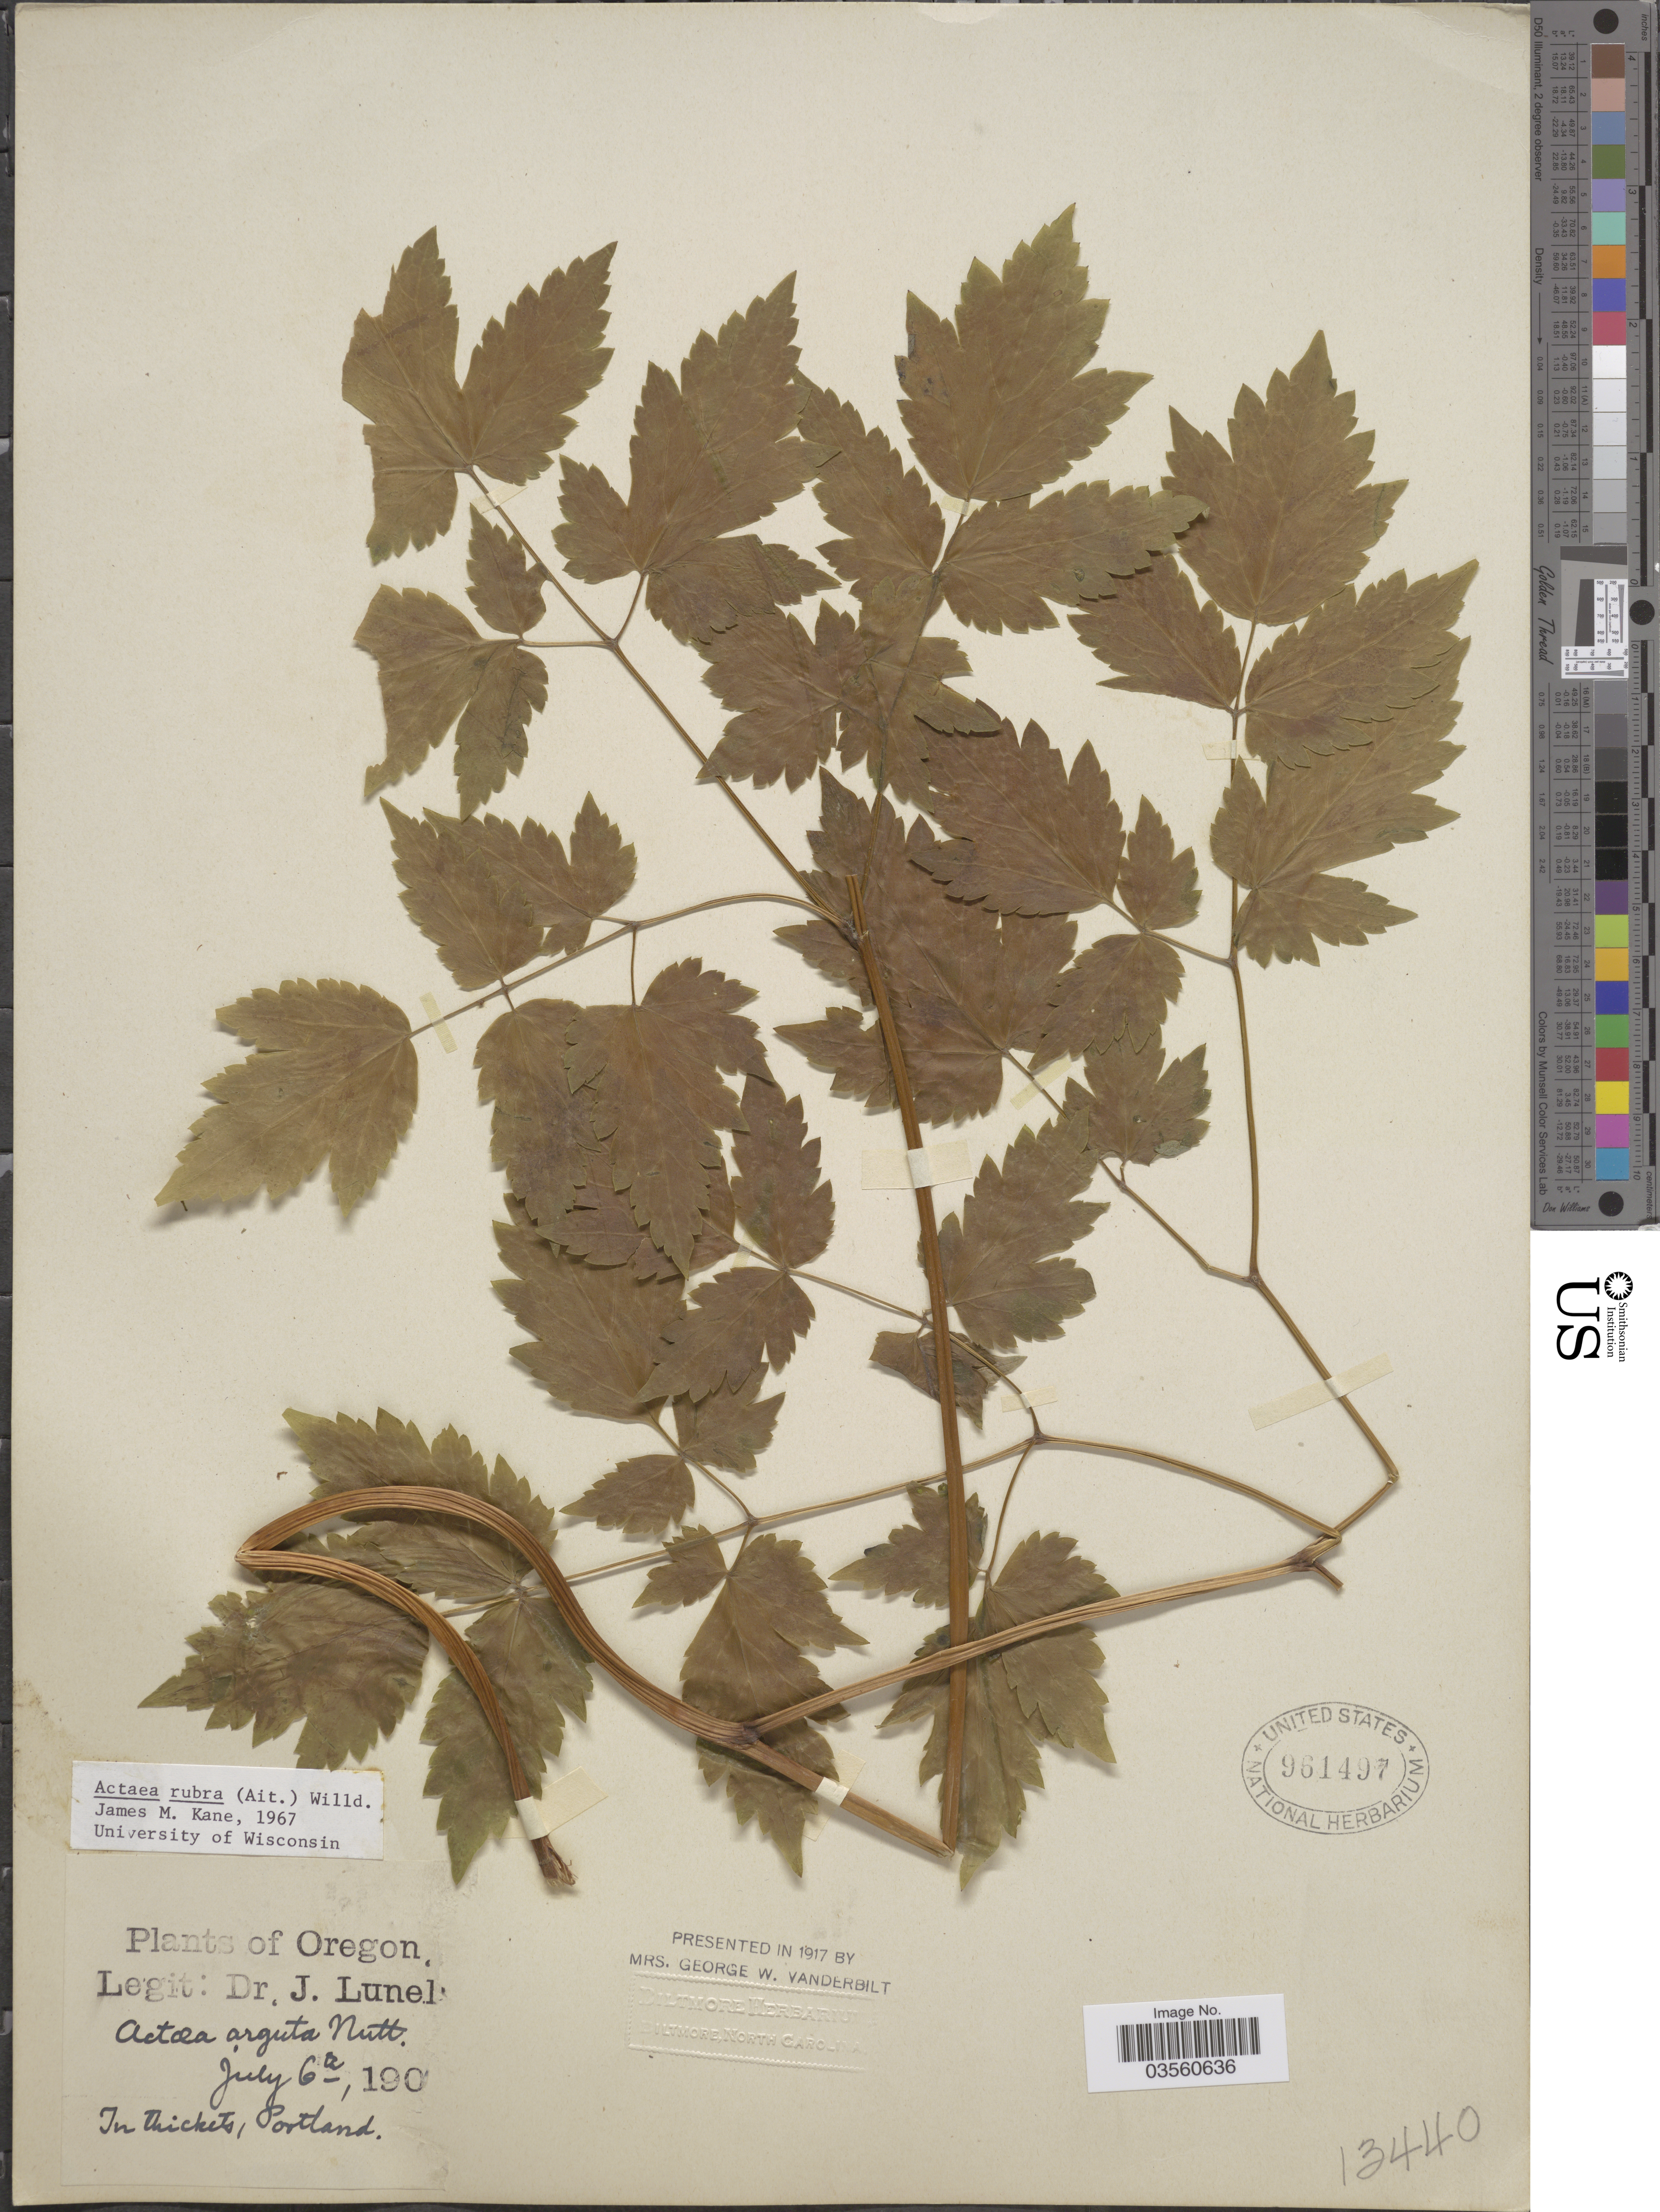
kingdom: Plantae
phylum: Tracheophyta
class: Magnoliopsida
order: Ranunculales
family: Ranunculaceae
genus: Actaea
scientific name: Actaea rubra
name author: (Aiton) Willd.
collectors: J. Lunell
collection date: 1901-07-06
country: United States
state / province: Oregon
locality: Portland.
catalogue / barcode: US 961497